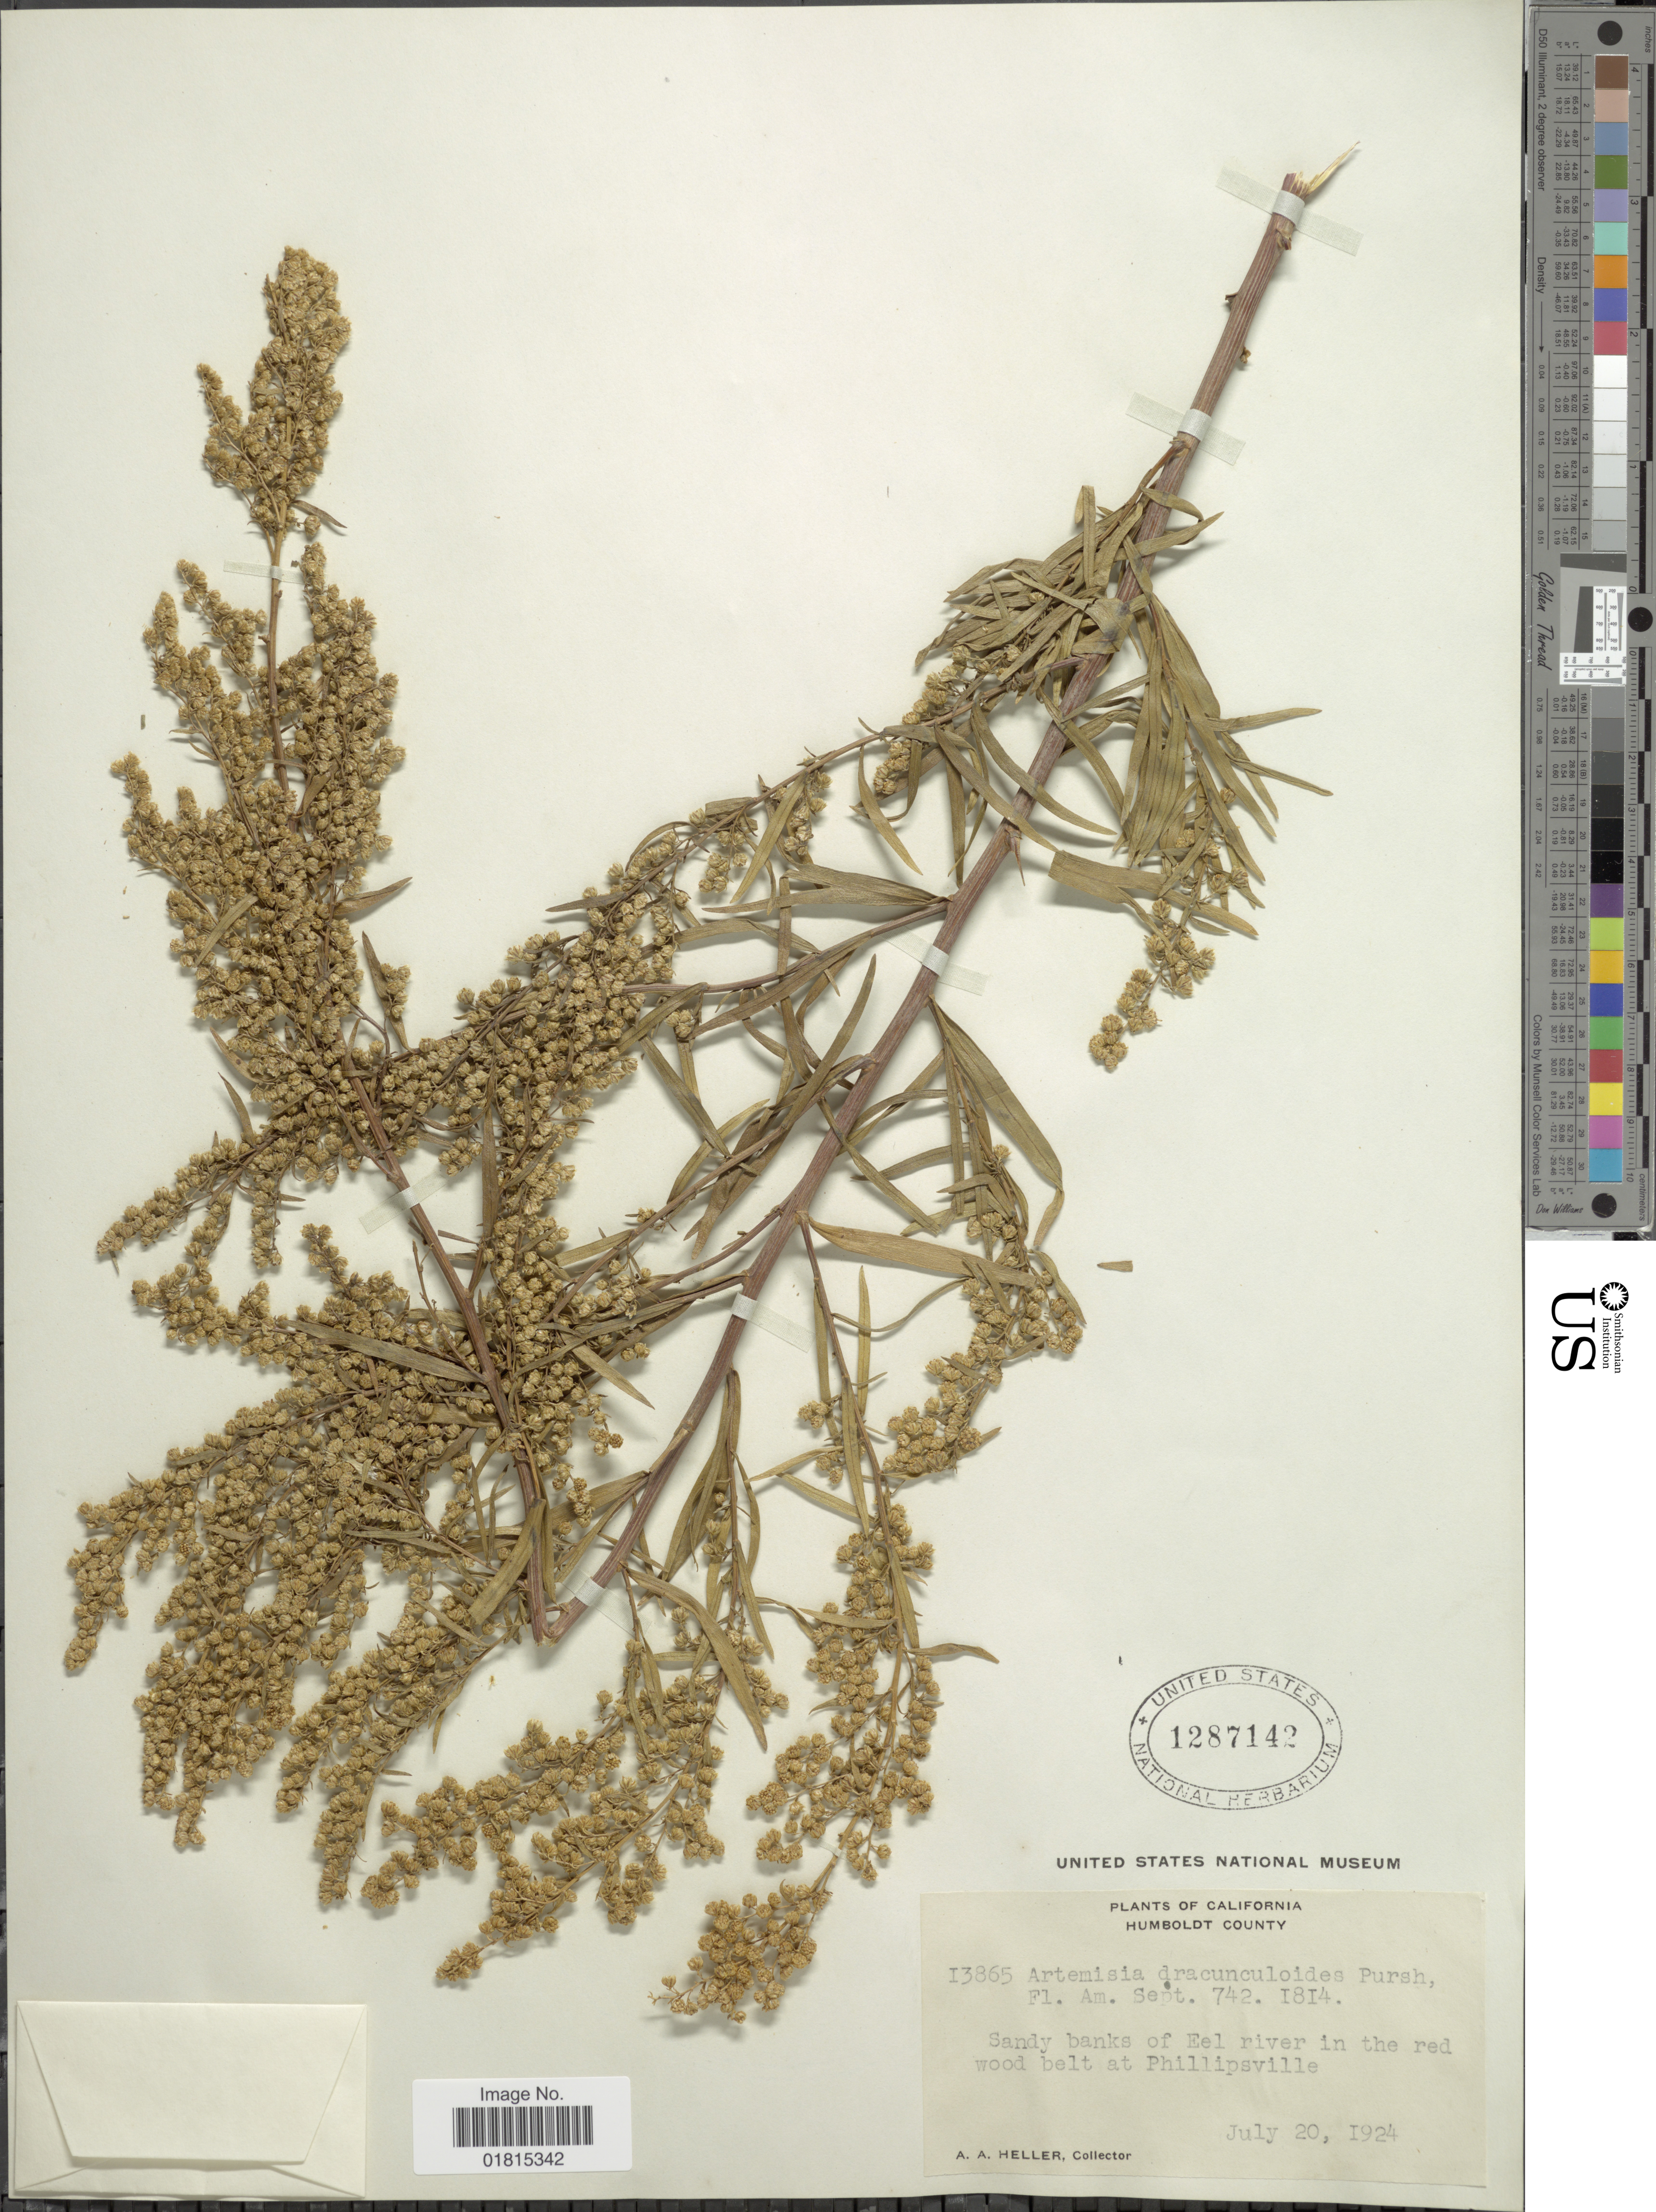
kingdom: Plantae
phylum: Tracheophyta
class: Magnoliopsida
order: Asterales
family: Asteraceae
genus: Artemisia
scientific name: Artemisia dracunculoides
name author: Pursh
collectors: A. A. Heller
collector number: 13865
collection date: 1924-07-20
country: United States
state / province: California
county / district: Humboldt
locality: Humboldt County. Sandy banks of Eel river in the red wood belt at Phillipsville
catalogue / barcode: US 1287142